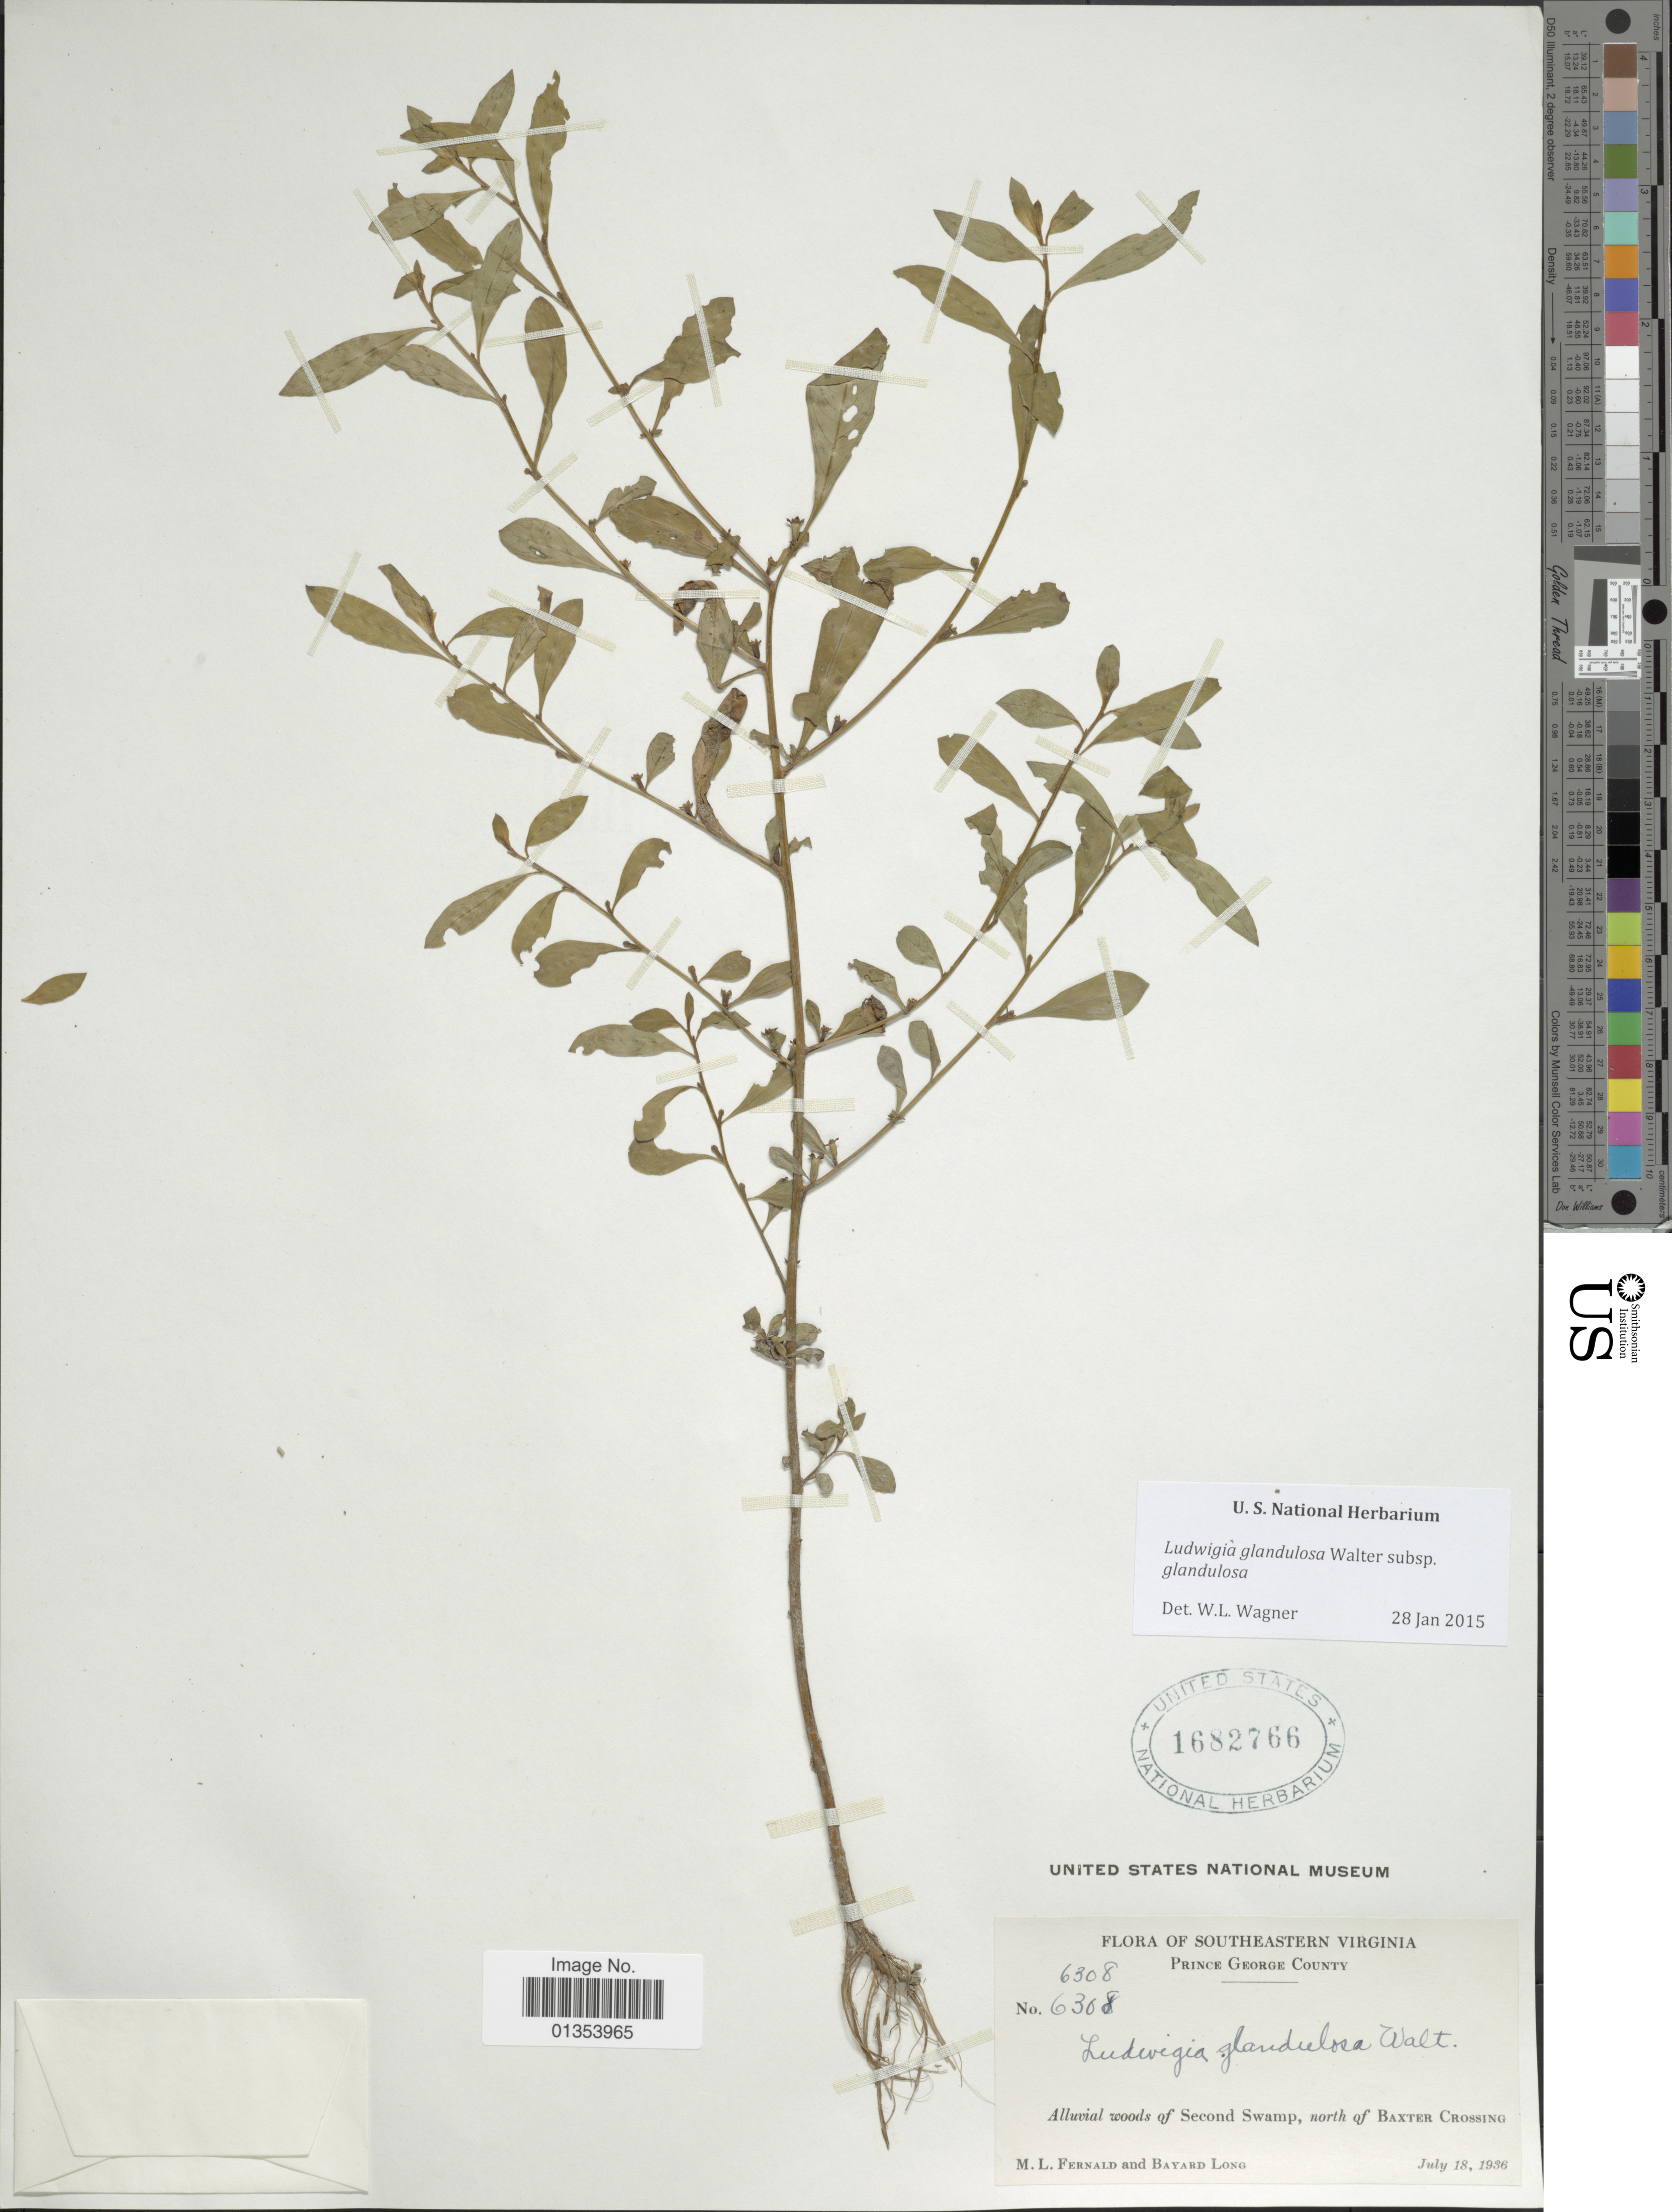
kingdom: Plantae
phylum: Tracheophyta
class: Magnoliopsida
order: Myrtales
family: Onagraceae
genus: Ludwigia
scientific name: Ludwigia glandulosa subsp. glandulosa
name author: Walter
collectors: M. L. Fernald & B. Long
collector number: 6308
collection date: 1936-07-18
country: United States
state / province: Virginia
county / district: Prince George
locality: Southeastern Virginia, Second Swamp, N of Baxter Crossing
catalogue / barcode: US 1682766